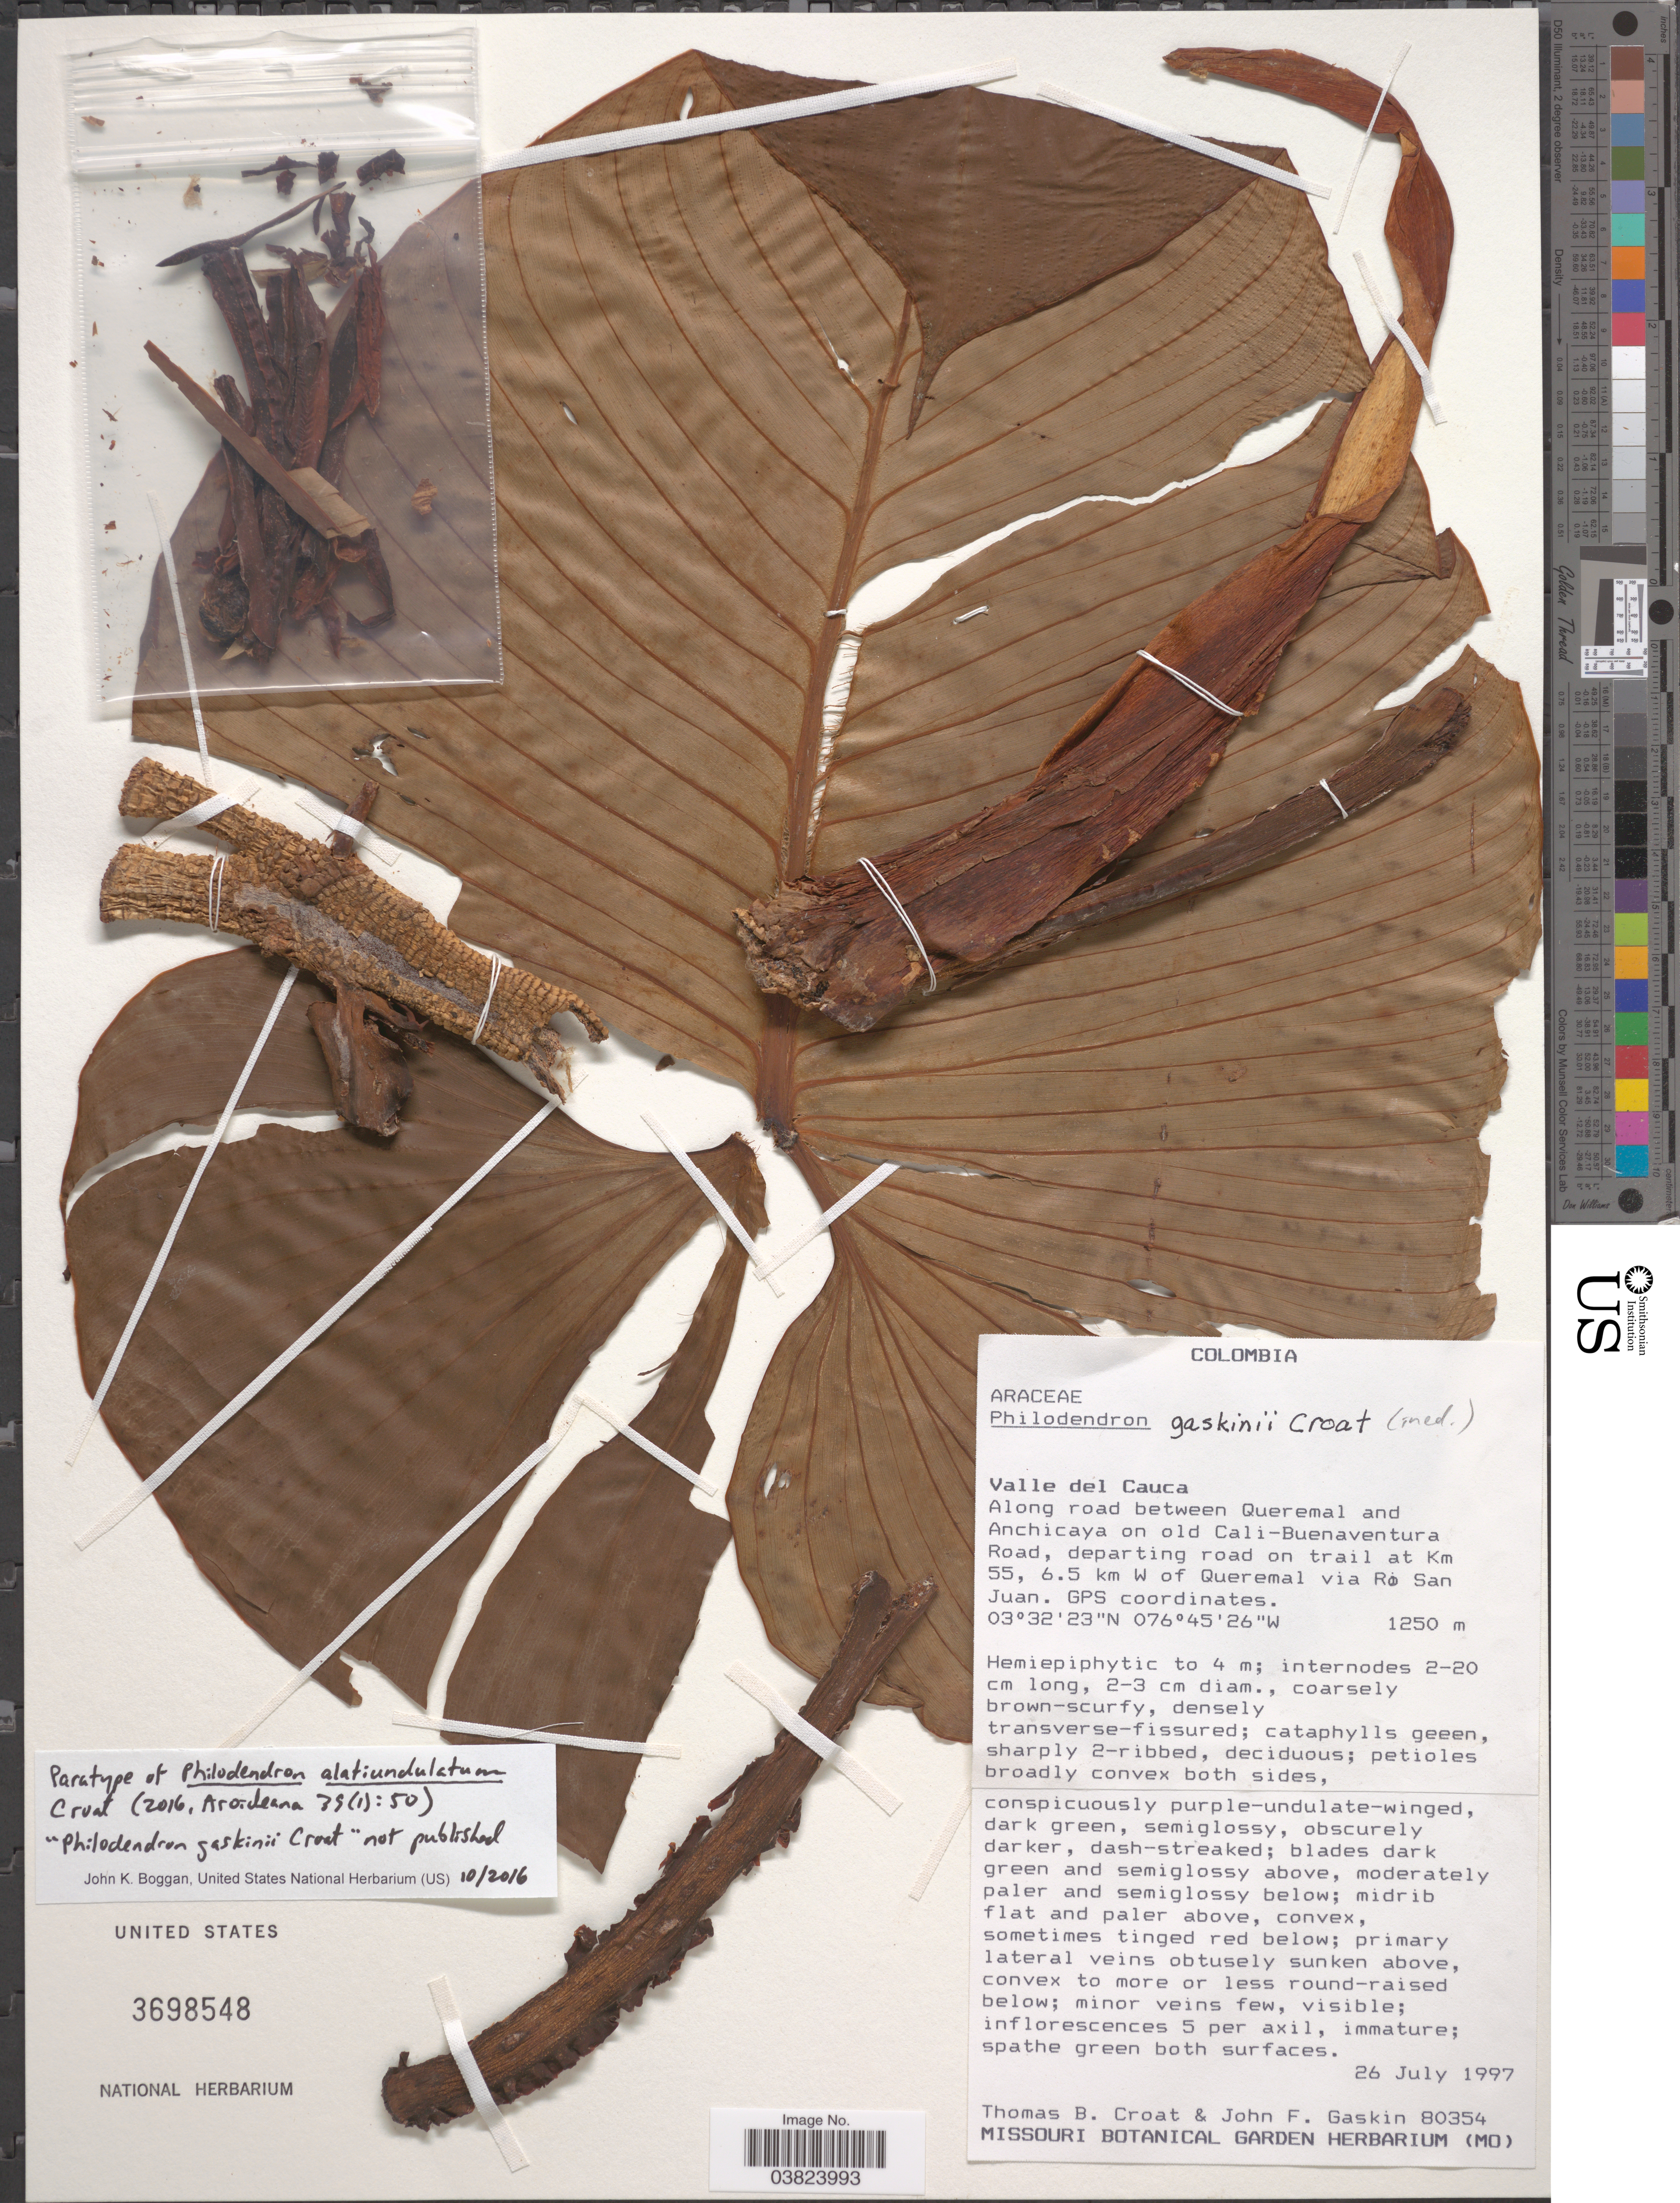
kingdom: Plantae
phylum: Tracheophyta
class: Liliopsida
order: Alismatales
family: Araceae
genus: Philodendron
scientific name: Philodendron gaskinii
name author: Croat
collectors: T. B. Croat & J. F. Gaskin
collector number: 80354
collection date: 1997-07-26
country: Colombia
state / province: Valle del Cauca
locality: Along road between Queremal and Anchicaya on old Cali-Buenaventura Road, departing road on trail at Km 55, 6.5 km W of Queremal via Ro San Juan.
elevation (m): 1250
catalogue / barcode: US 3698548